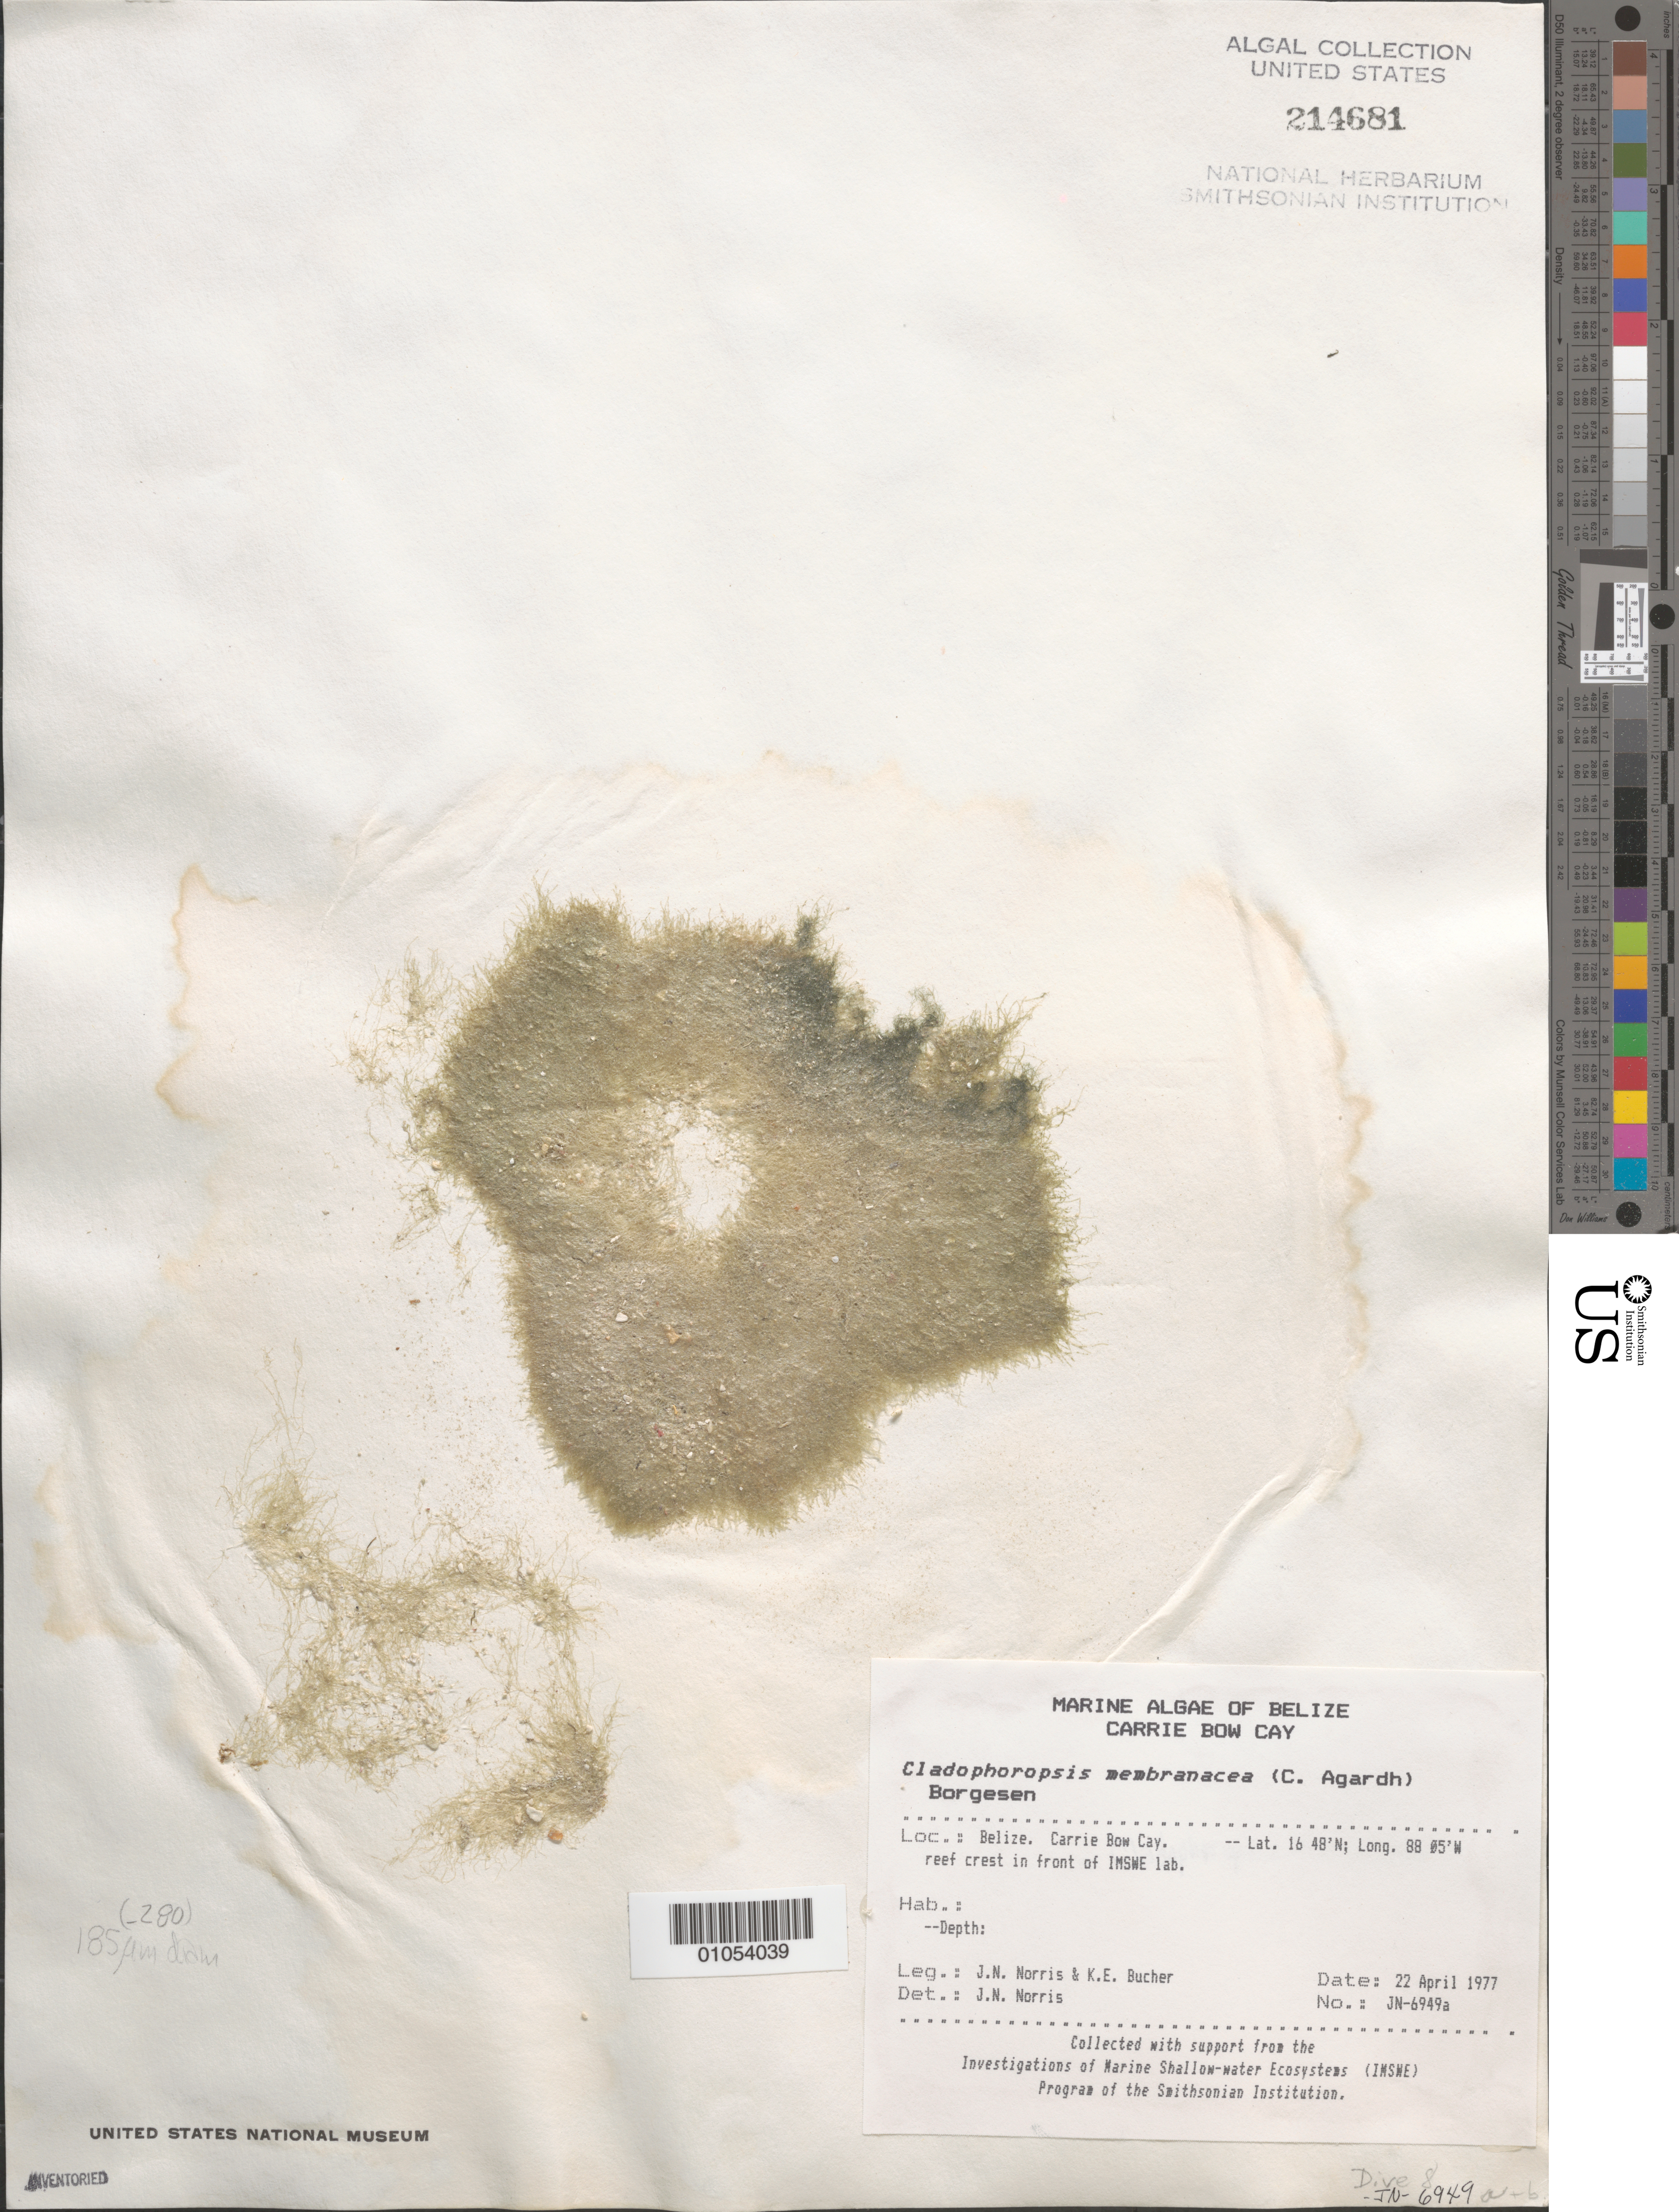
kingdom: Plantae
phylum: Chlorophyta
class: Ulvophyceae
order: Siphonocladales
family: Boodleaceae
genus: Cladophoropsis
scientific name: Cladophoropsis membranacea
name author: (Hofman-Bang) Børgesen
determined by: Norris, James N.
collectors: J. N. Norris & K. E. Bucher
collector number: JN-6949a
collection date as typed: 22 Apr 1977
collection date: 1977-04-22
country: Belize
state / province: Stann Creek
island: Carrie Bow Cay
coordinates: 16 48'N, 88 05'W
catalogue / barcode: US 214681